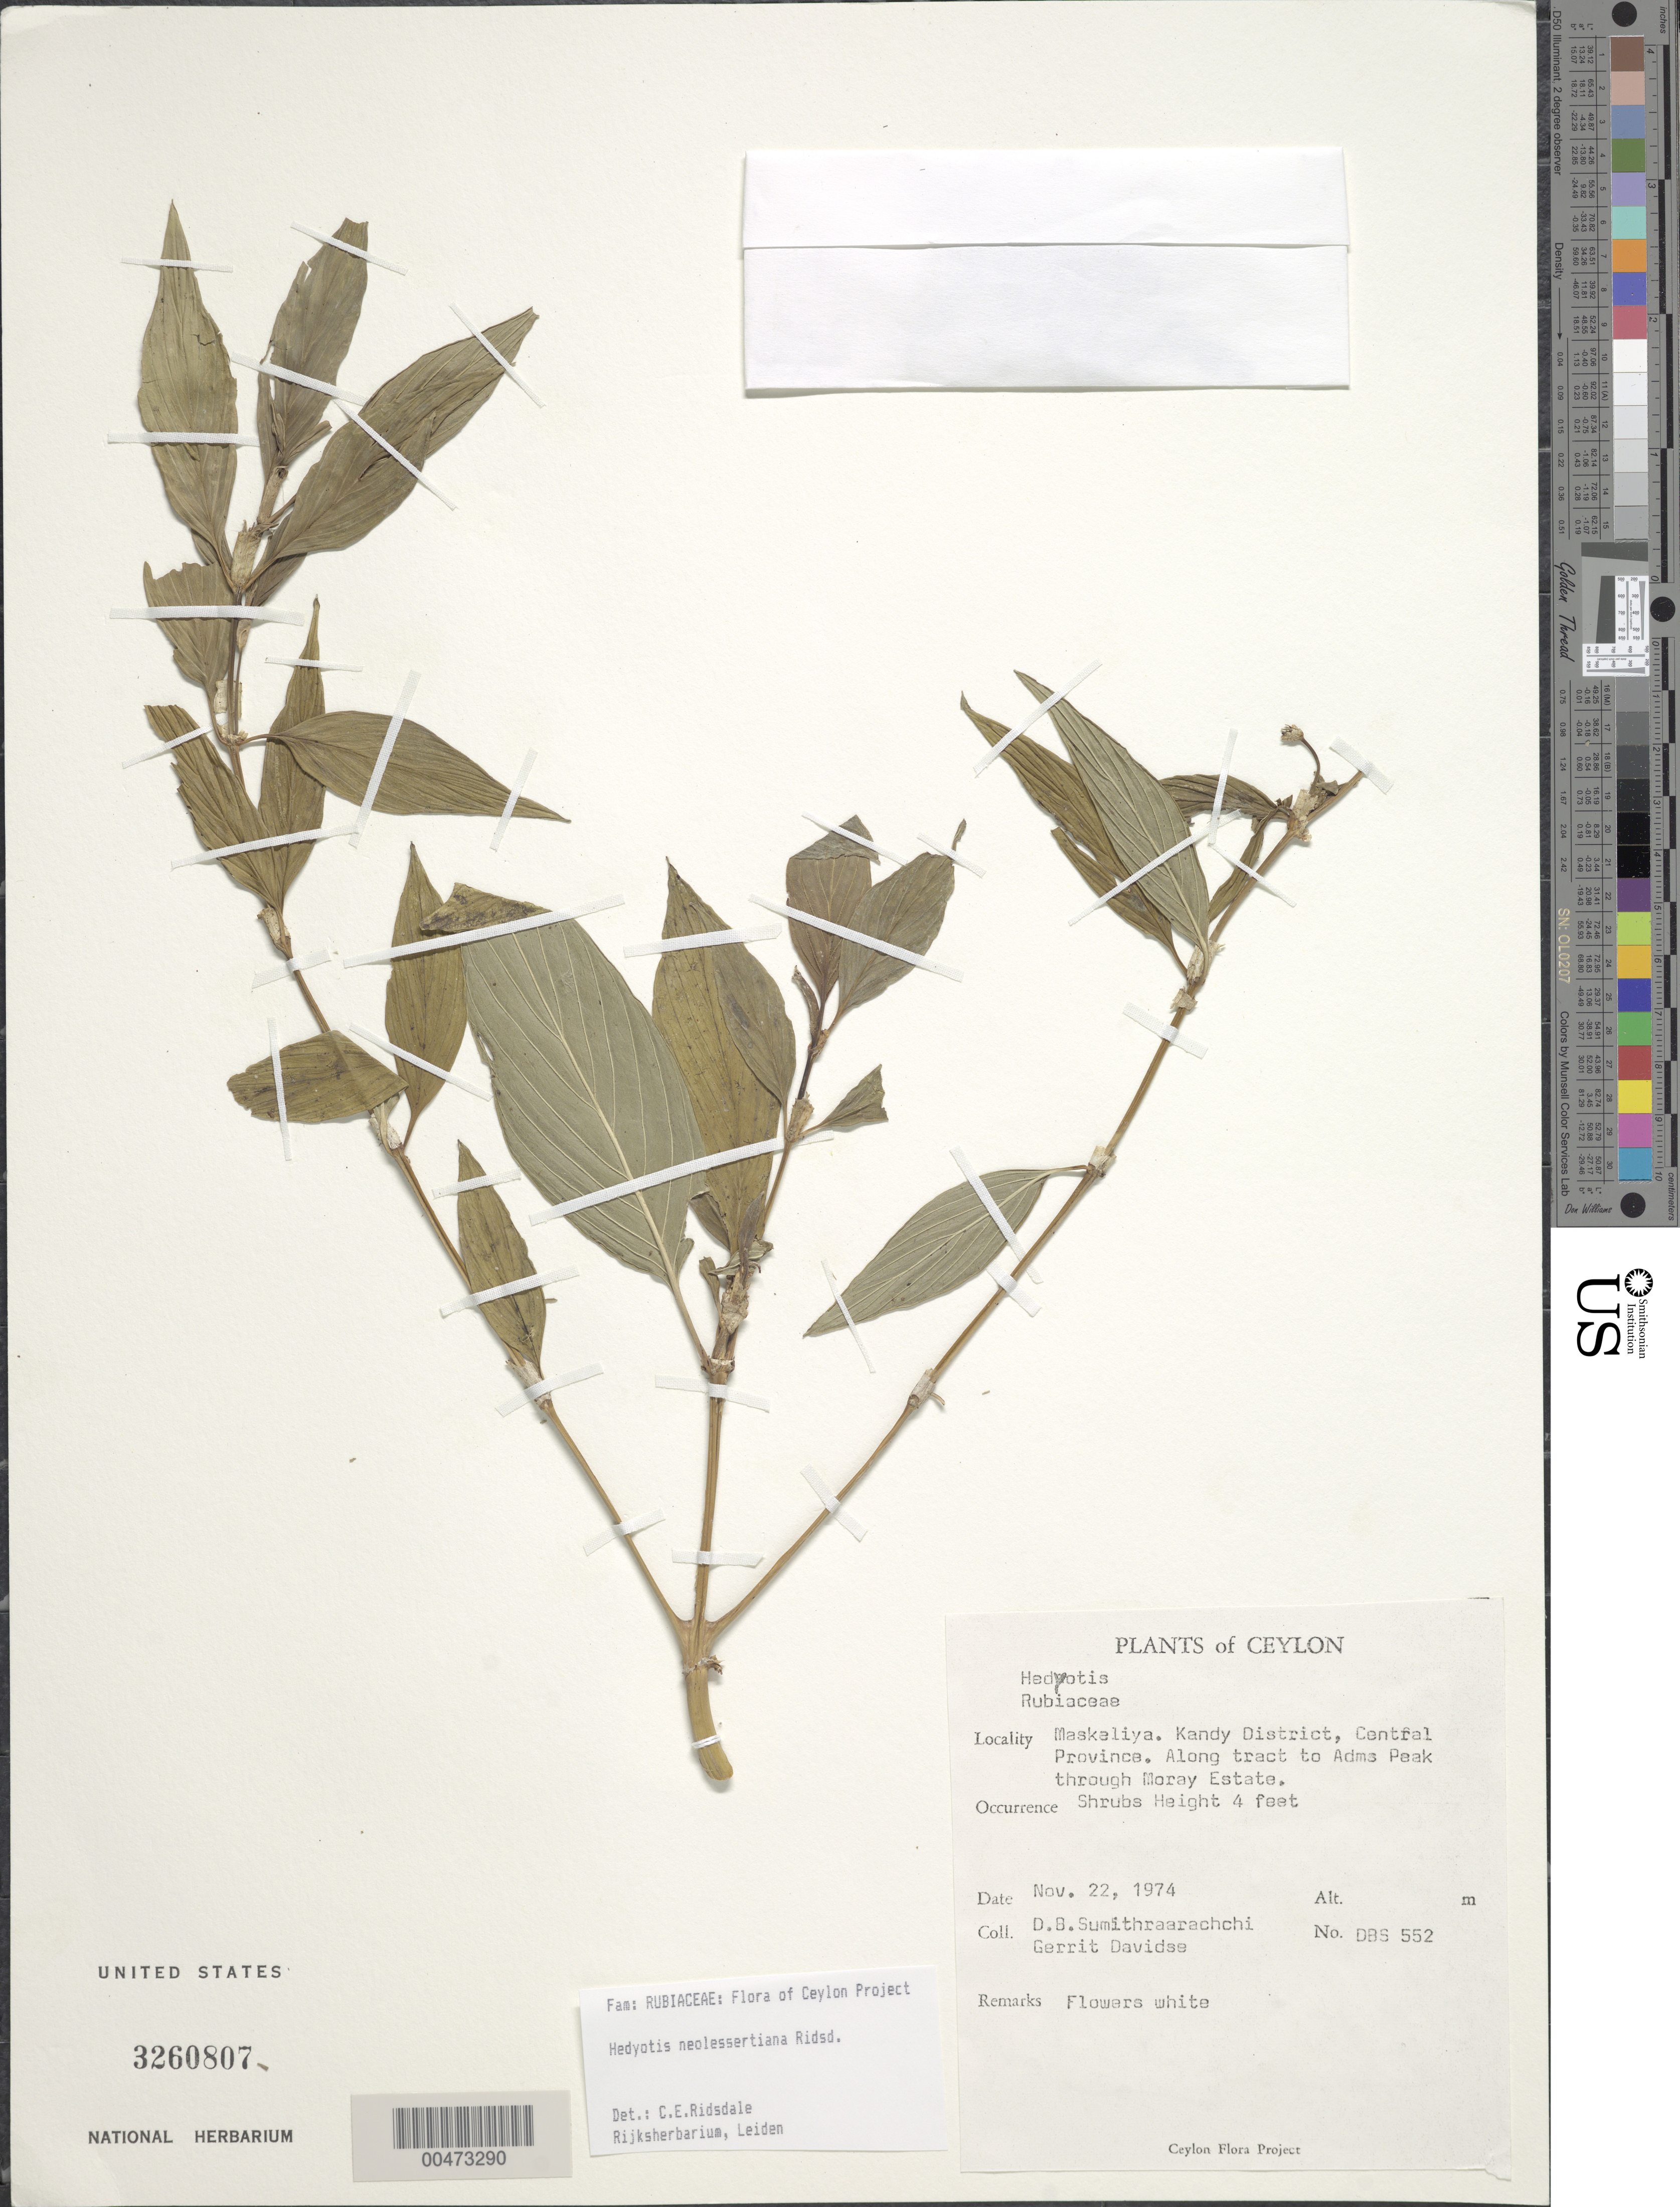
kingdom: Plantae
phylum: Tracheophyta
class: Magnoliopsida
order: Gentianales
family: Rubiaceae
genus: Hedyotis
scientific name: Hedyotis neolessertiana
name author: Ridsdale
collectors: D. B. Sumithraarachchi & G. Davidse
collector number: DBS 552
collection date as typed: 22 Nov 1974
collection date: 1974-11-22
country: Sri Lanka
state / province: Central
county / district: Kandy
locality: Maskeliya, along tract to Adams Peak through Moray Estate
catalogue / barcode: US 3260807